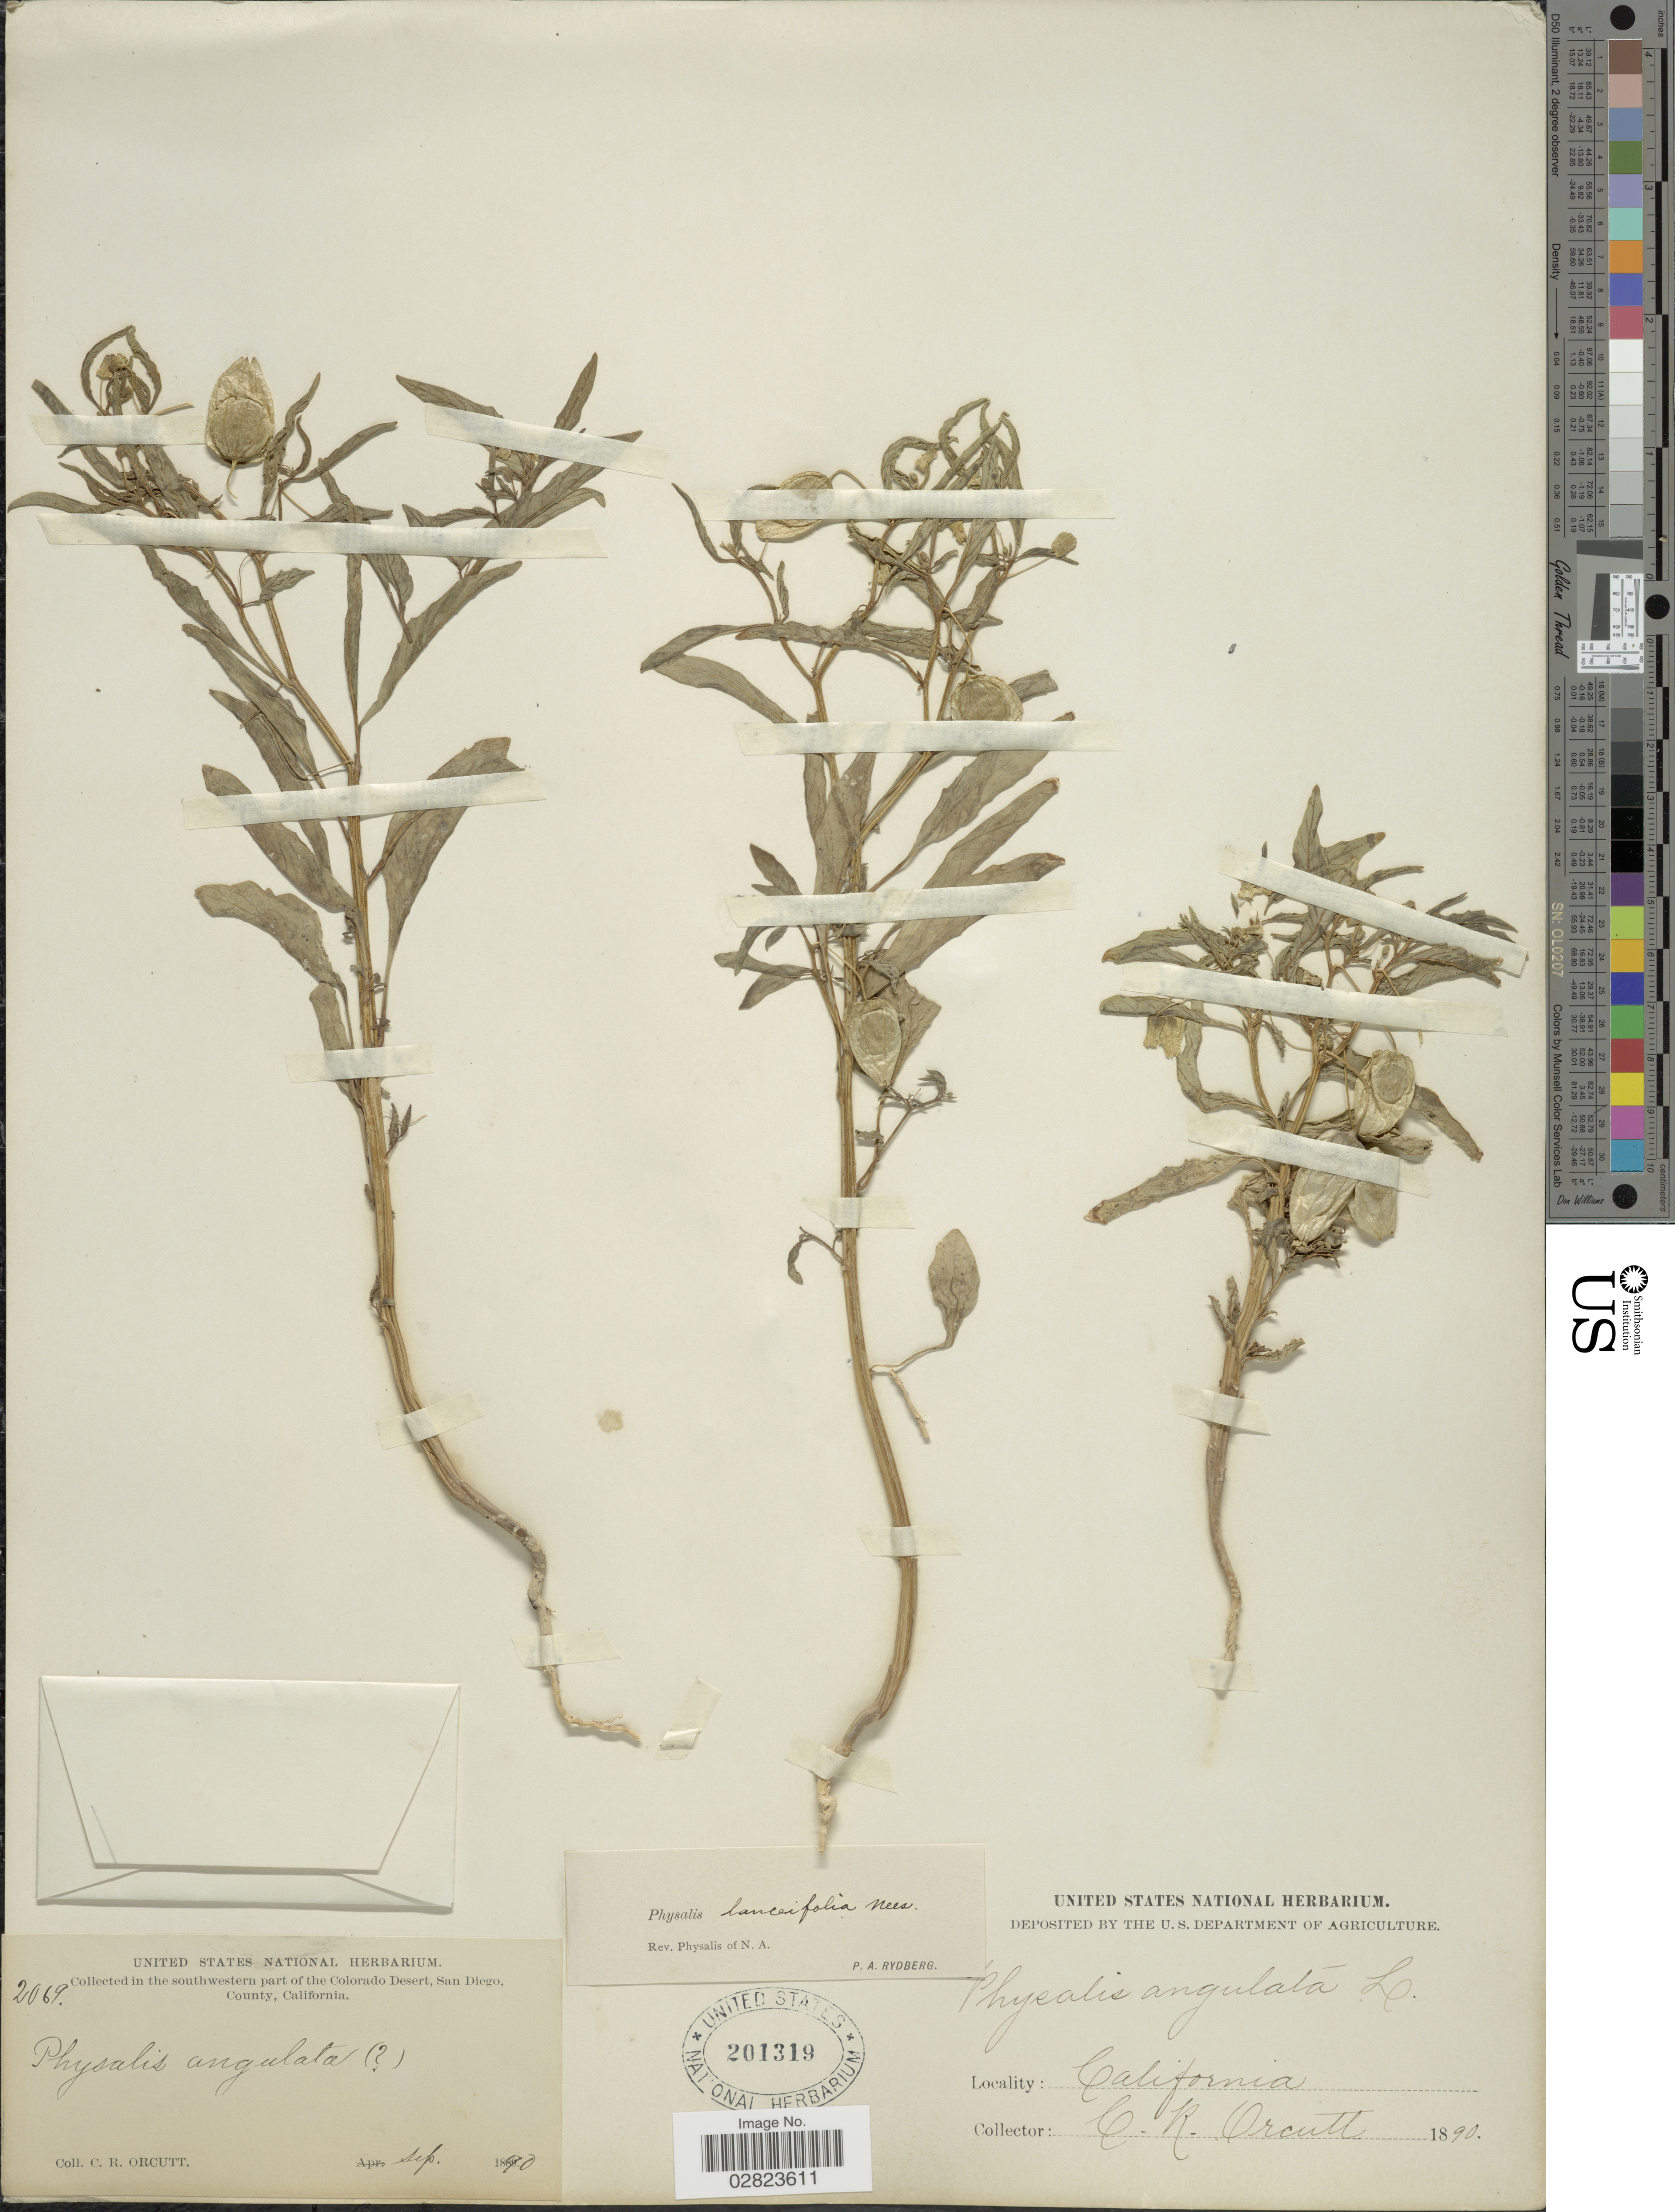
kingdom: Plantae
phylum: Tracheophyta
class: Magnoliopsida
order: Solanales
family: Solanaceae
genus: Physalis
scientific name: Physalis lanceifolia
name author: Nees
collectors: C. R. Orcutt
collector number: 2069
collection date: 1890-09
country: United States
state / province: California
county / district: San Diego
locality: Collected in the southwestern part of the Colorado Desert, San Diego County.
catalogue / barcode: US 201319